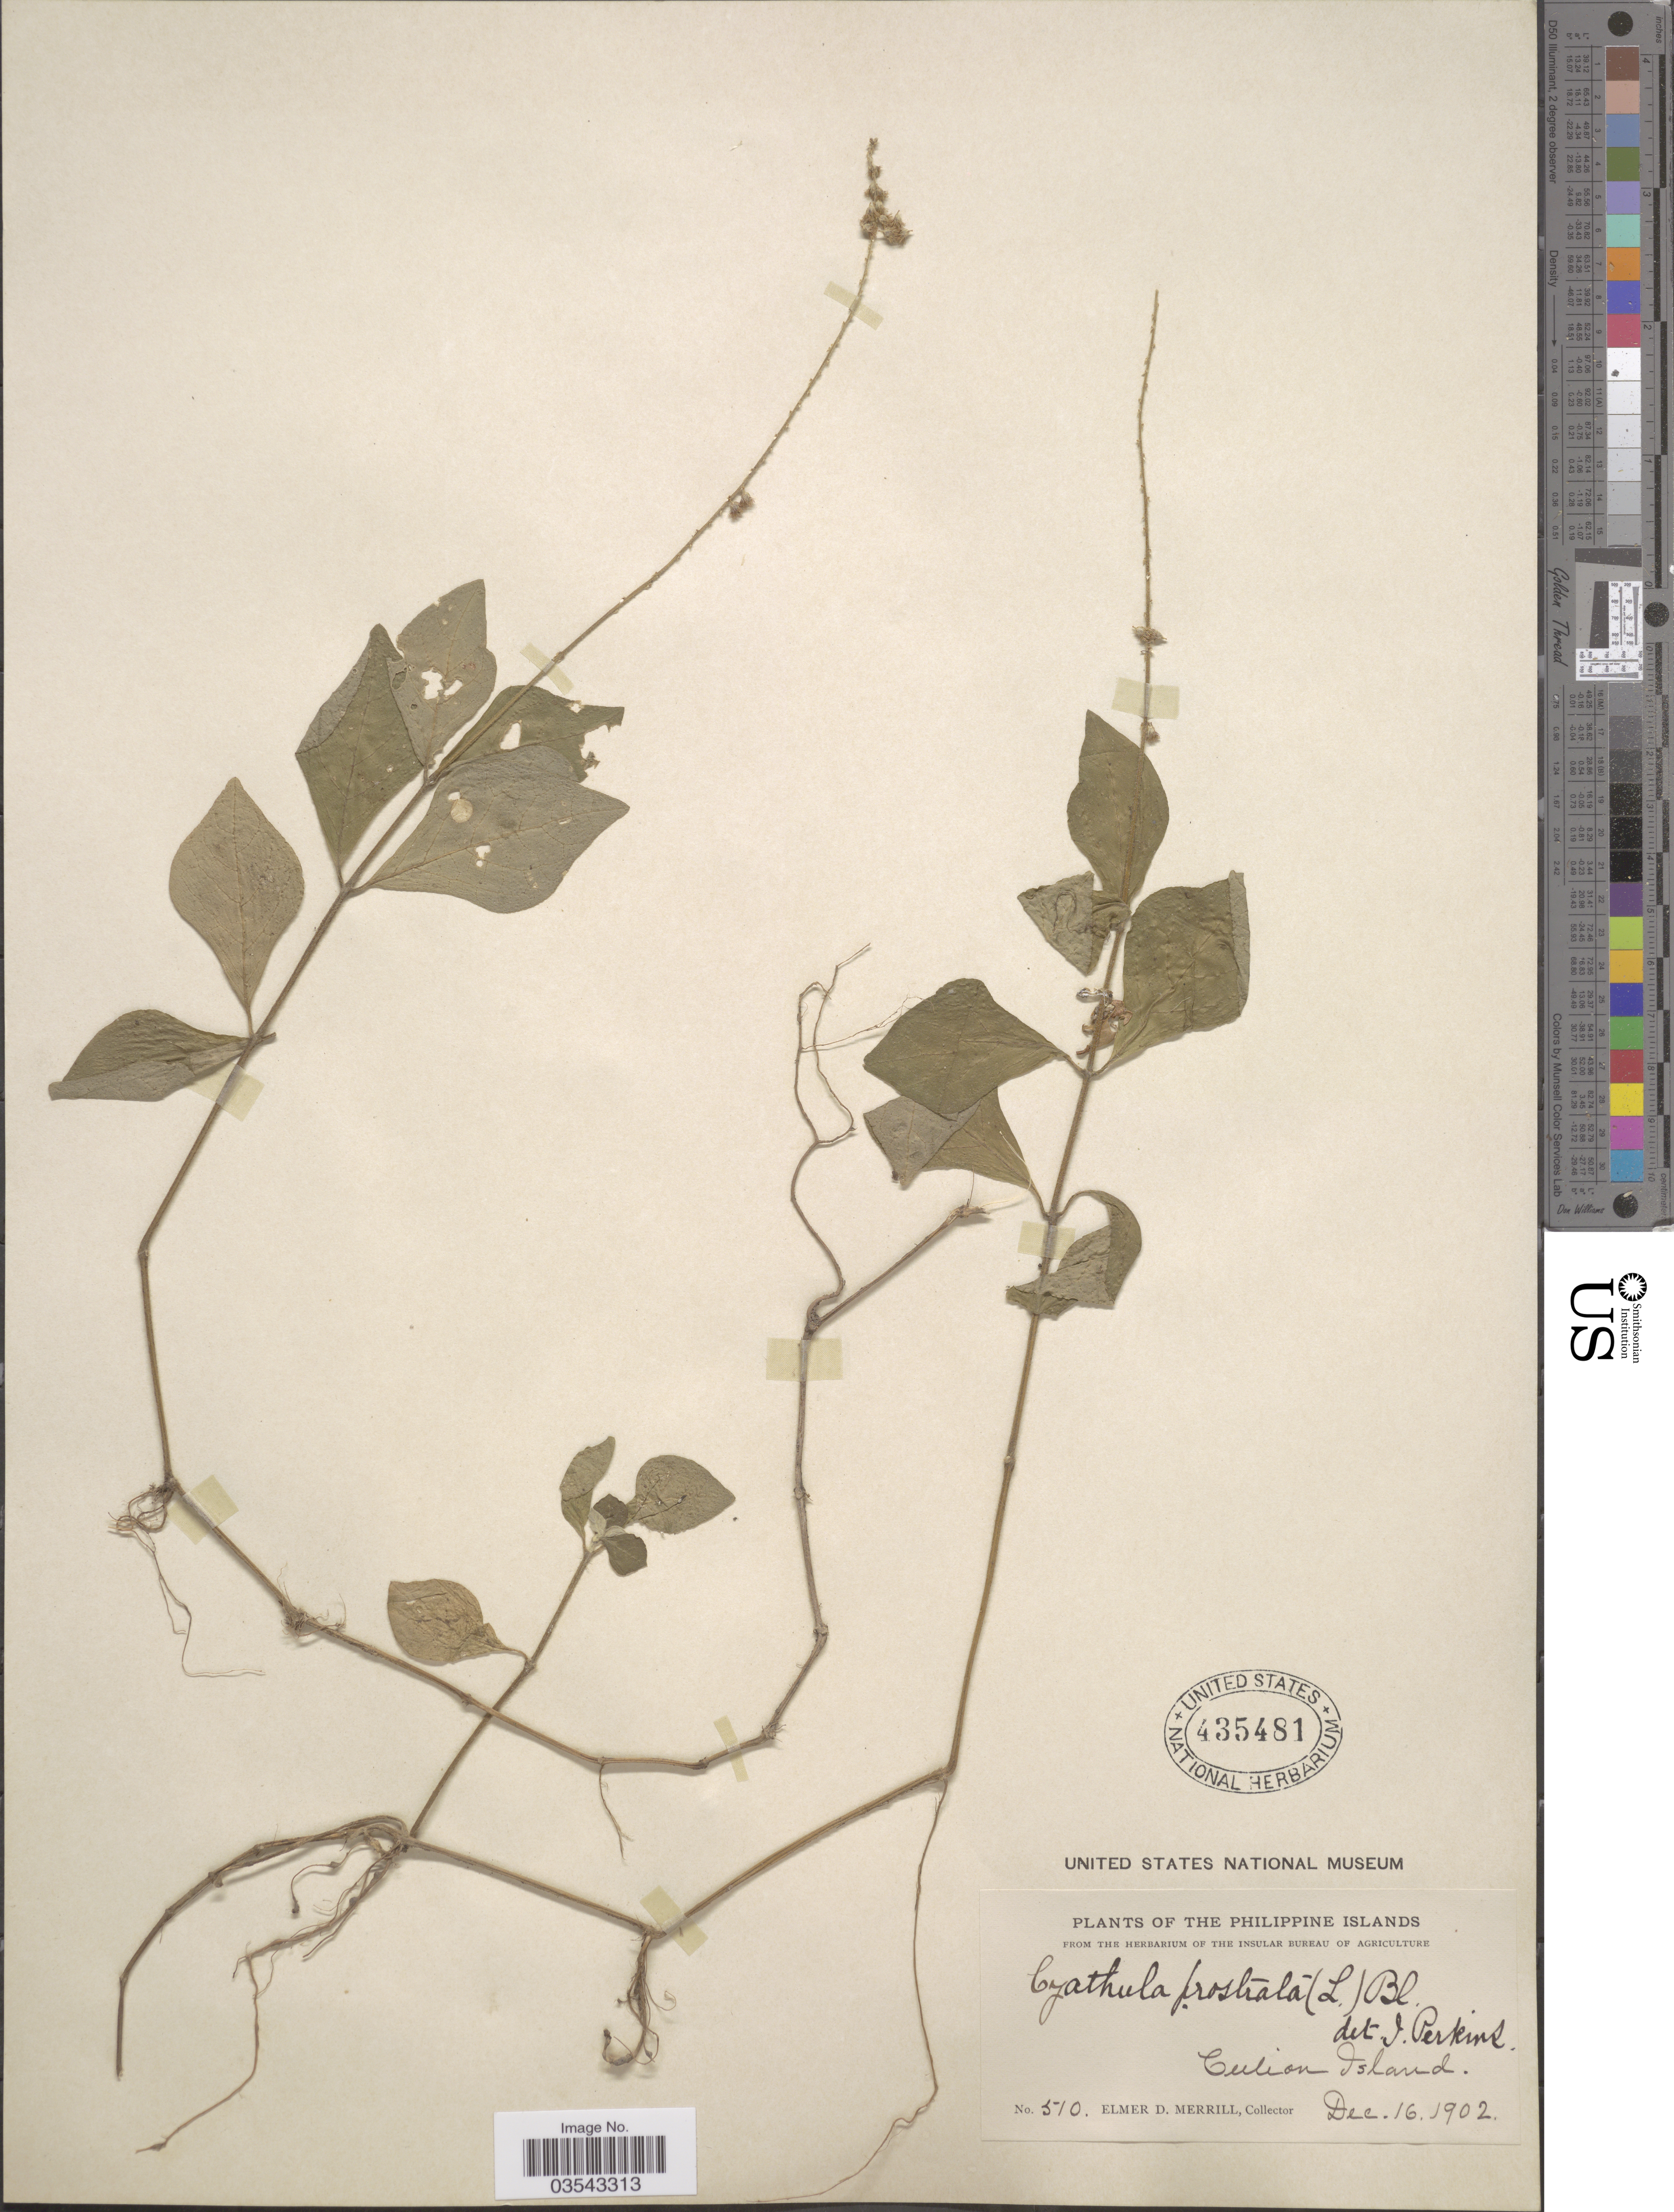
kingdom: Plantae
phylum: Tracheophyta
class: Magnoliopsida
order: Caryophyllales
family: Amaranthaceae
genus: Cyathula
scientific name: Cyathula prostrata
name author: (L.) Blume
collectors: E. D. Merrill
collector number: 510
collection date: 1902-12-16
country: Philippines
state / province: Mimaropa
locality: Culion Island.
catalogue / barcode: US 435481